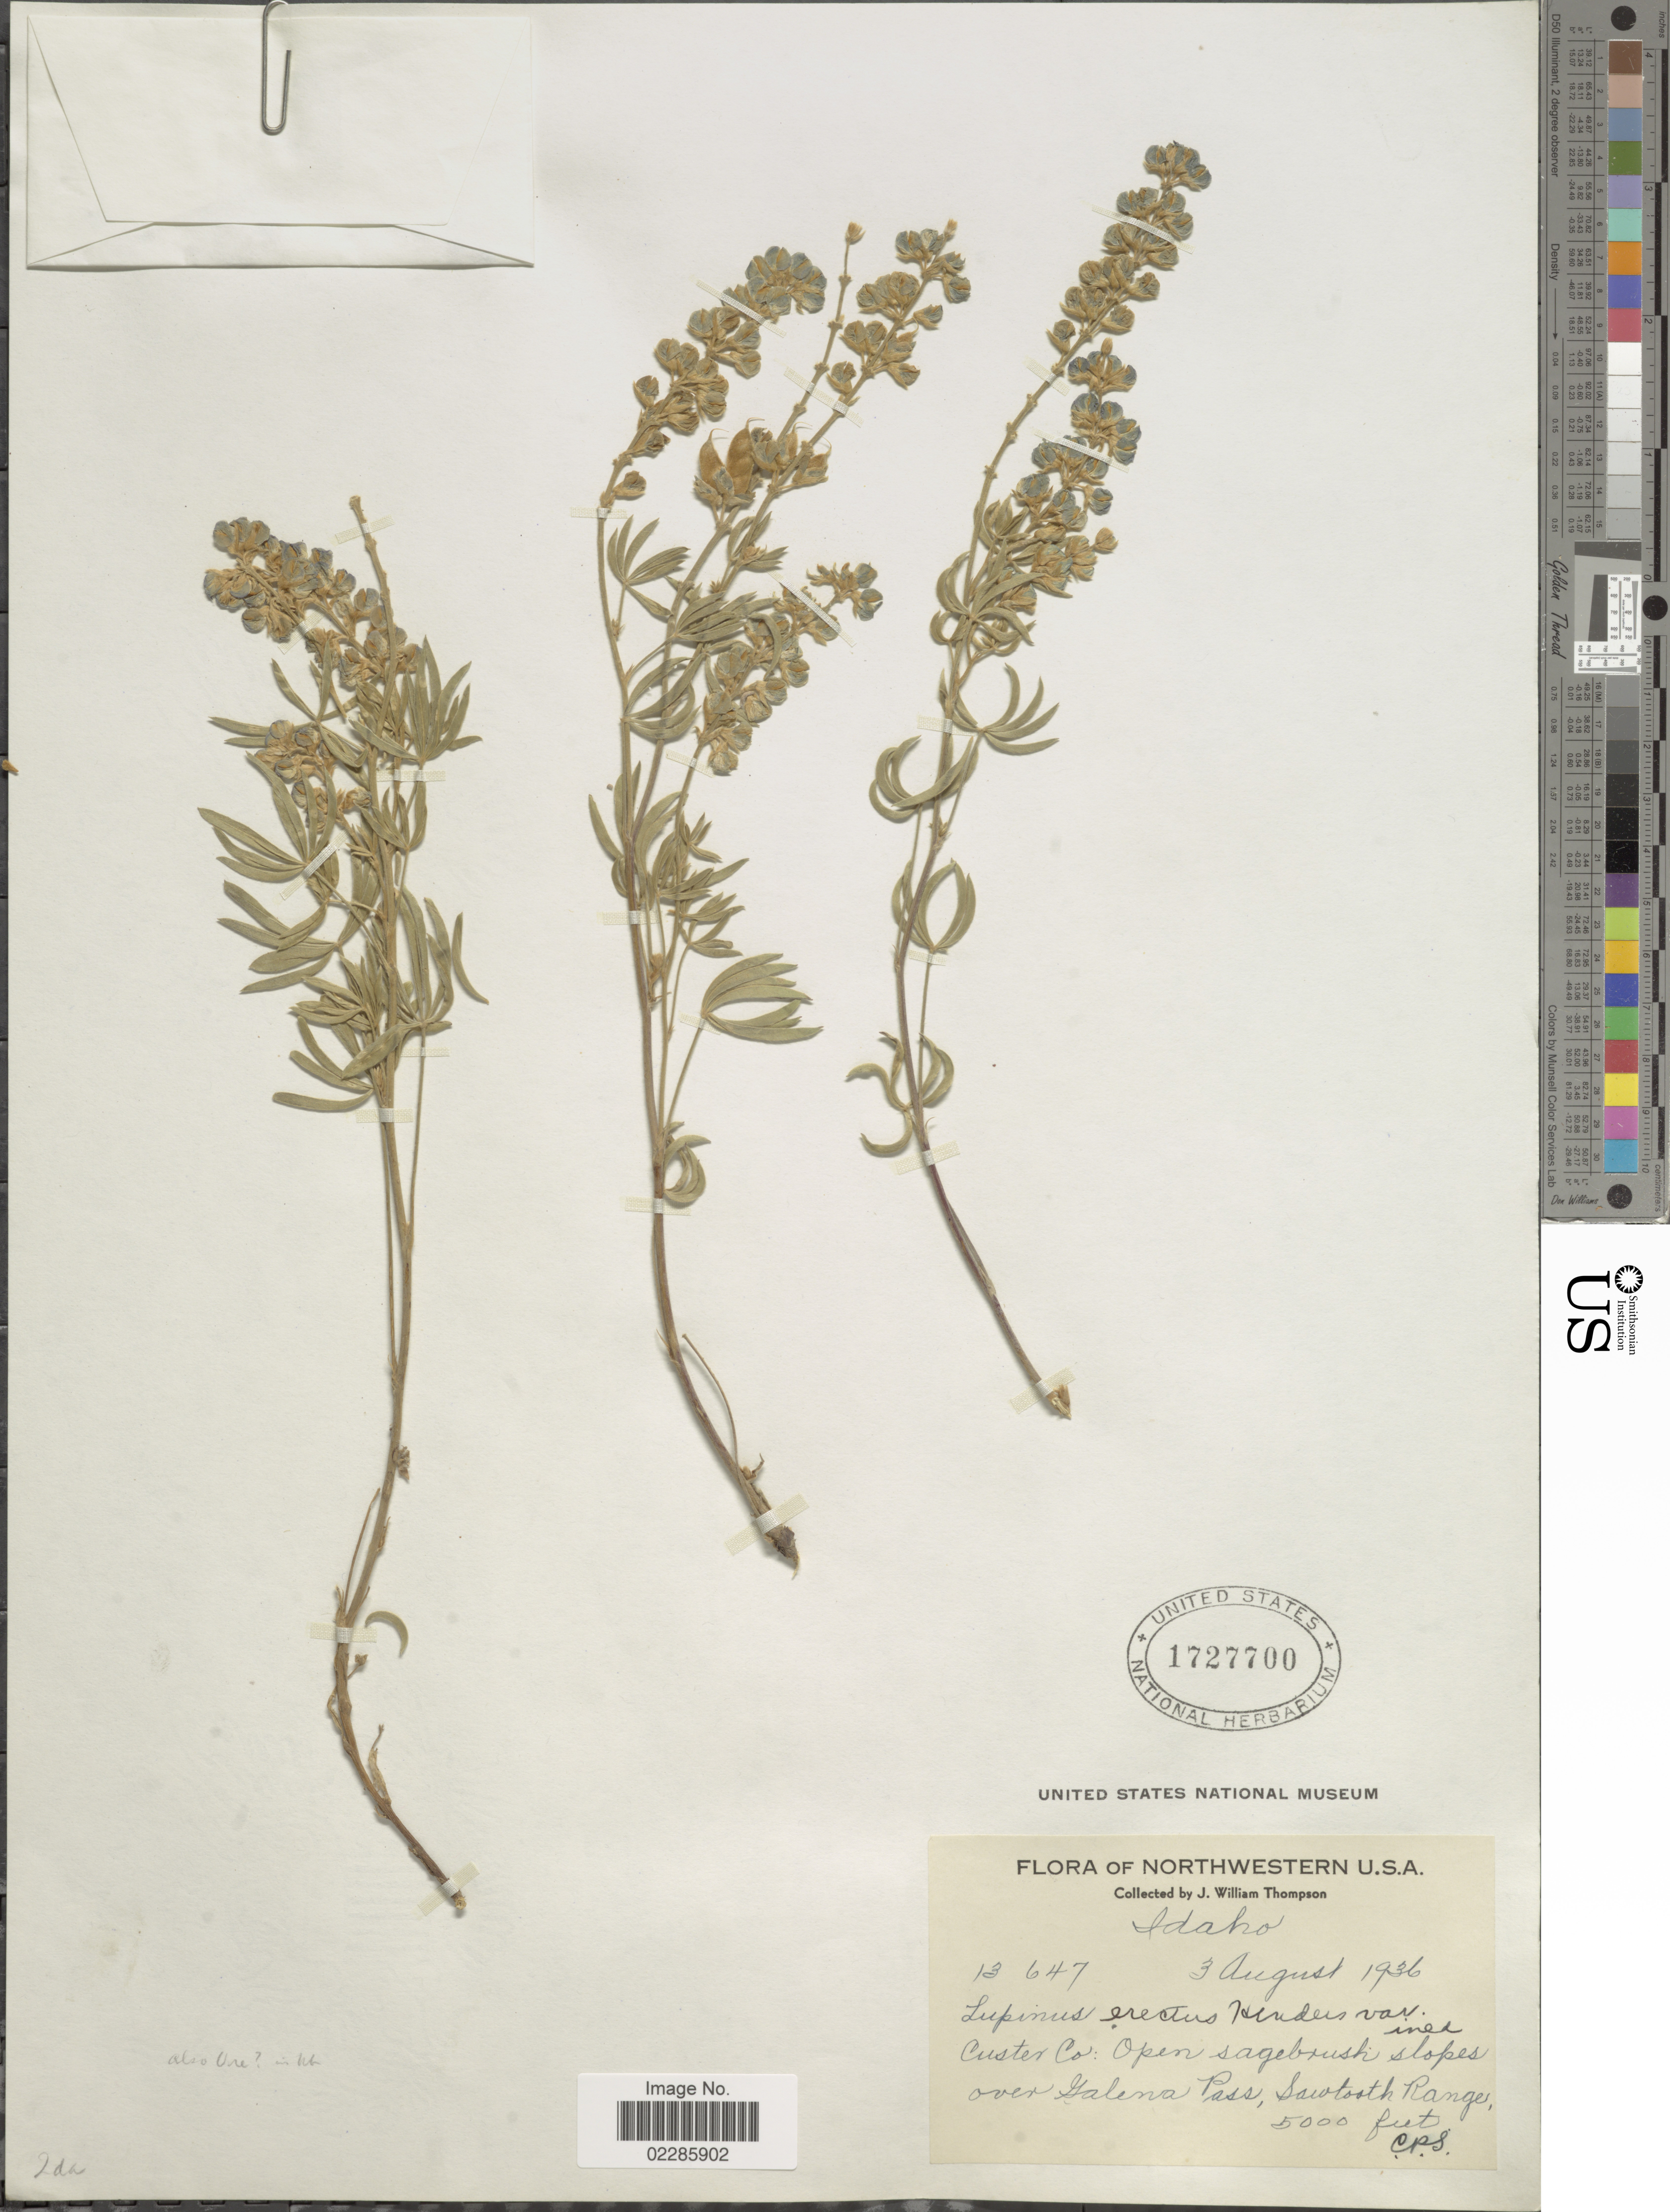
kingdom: Plantae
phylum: Tracheophyta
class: Magnoliopsida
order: Fabales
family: Fabaceae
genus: Lupinus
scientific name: Lupinus leucophyllus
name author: Douglas ex Lindl.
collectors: J. W. Thompson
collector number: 13647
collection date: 1936-08-03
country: United States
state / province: Idaho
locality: Northwestern U.S.A., Custer Co: Open sagebrush slopes over Galena Pass, Sawtooth Range, C.P.S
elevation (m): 1524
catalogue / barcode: US 1727700